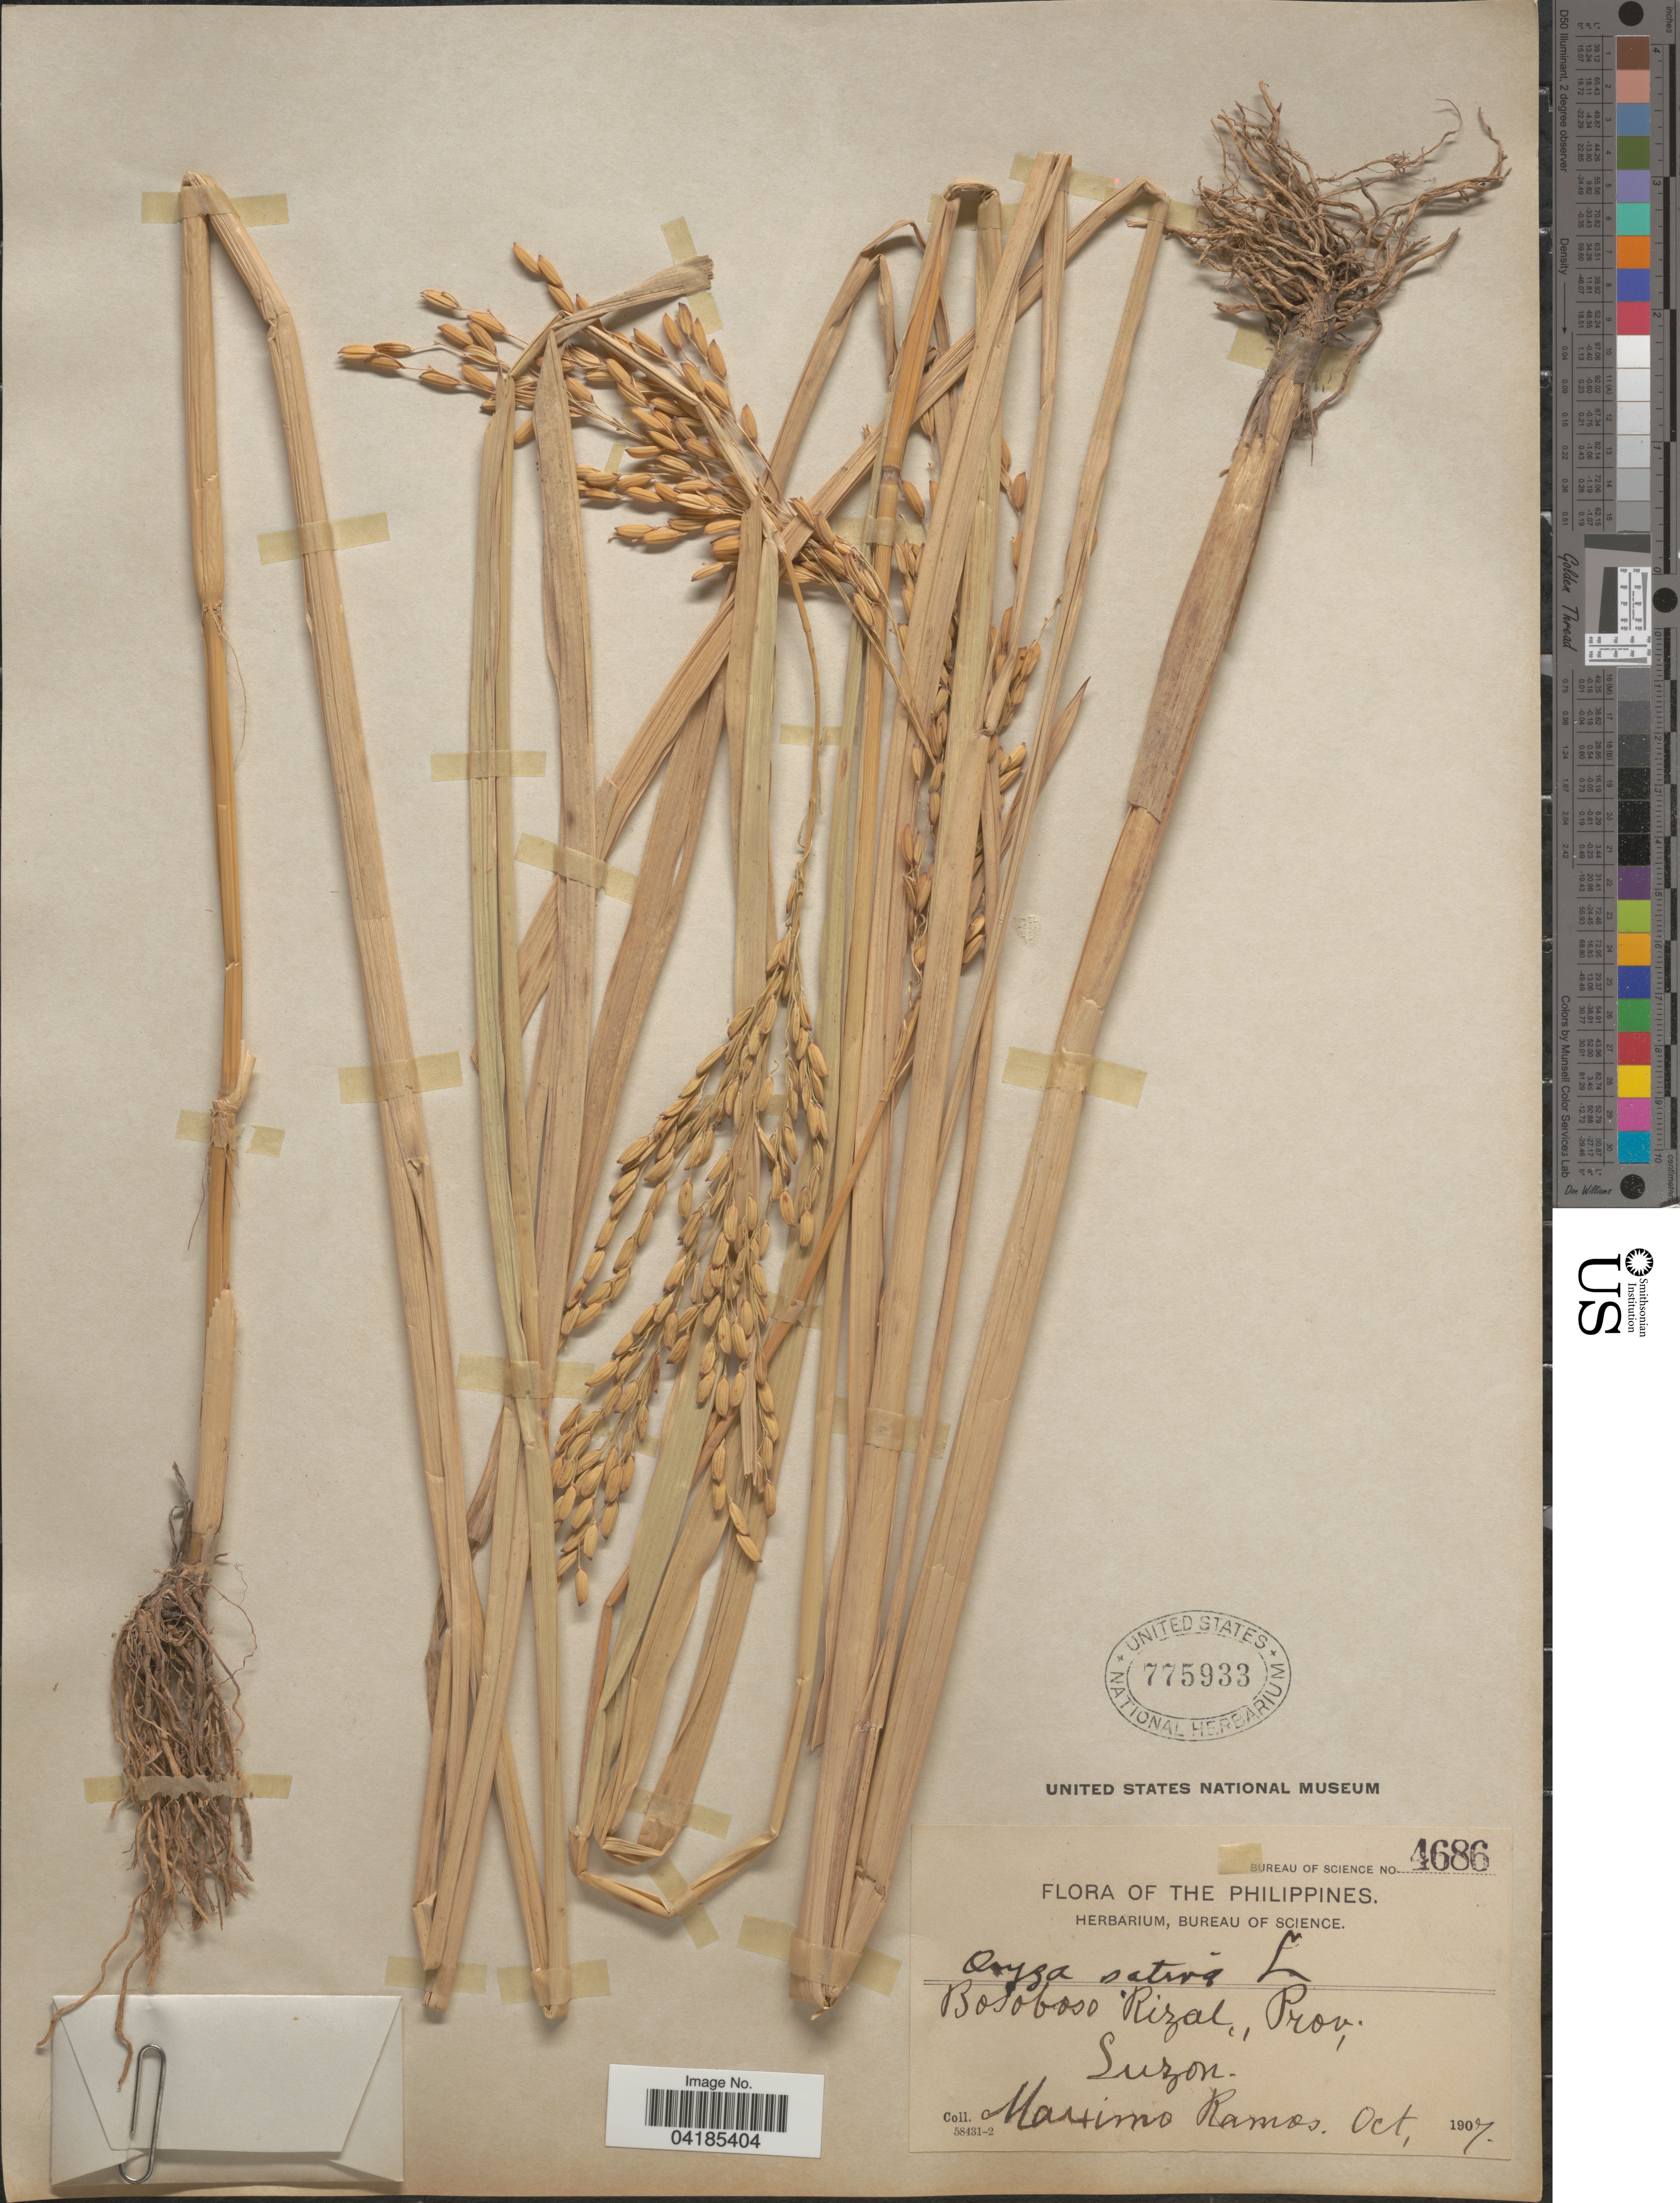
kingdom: Plantae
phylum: Tracheophyta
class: Liliopsida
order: Poales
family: Poaceae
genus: Oryza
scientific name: Oryza sativa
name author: L.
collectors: M. Ramos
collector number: Bureau of Science 4686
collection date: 1907-10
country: Philippines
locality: Bosoboso Rizal, Prov. Luzon.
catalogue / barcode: US 775933